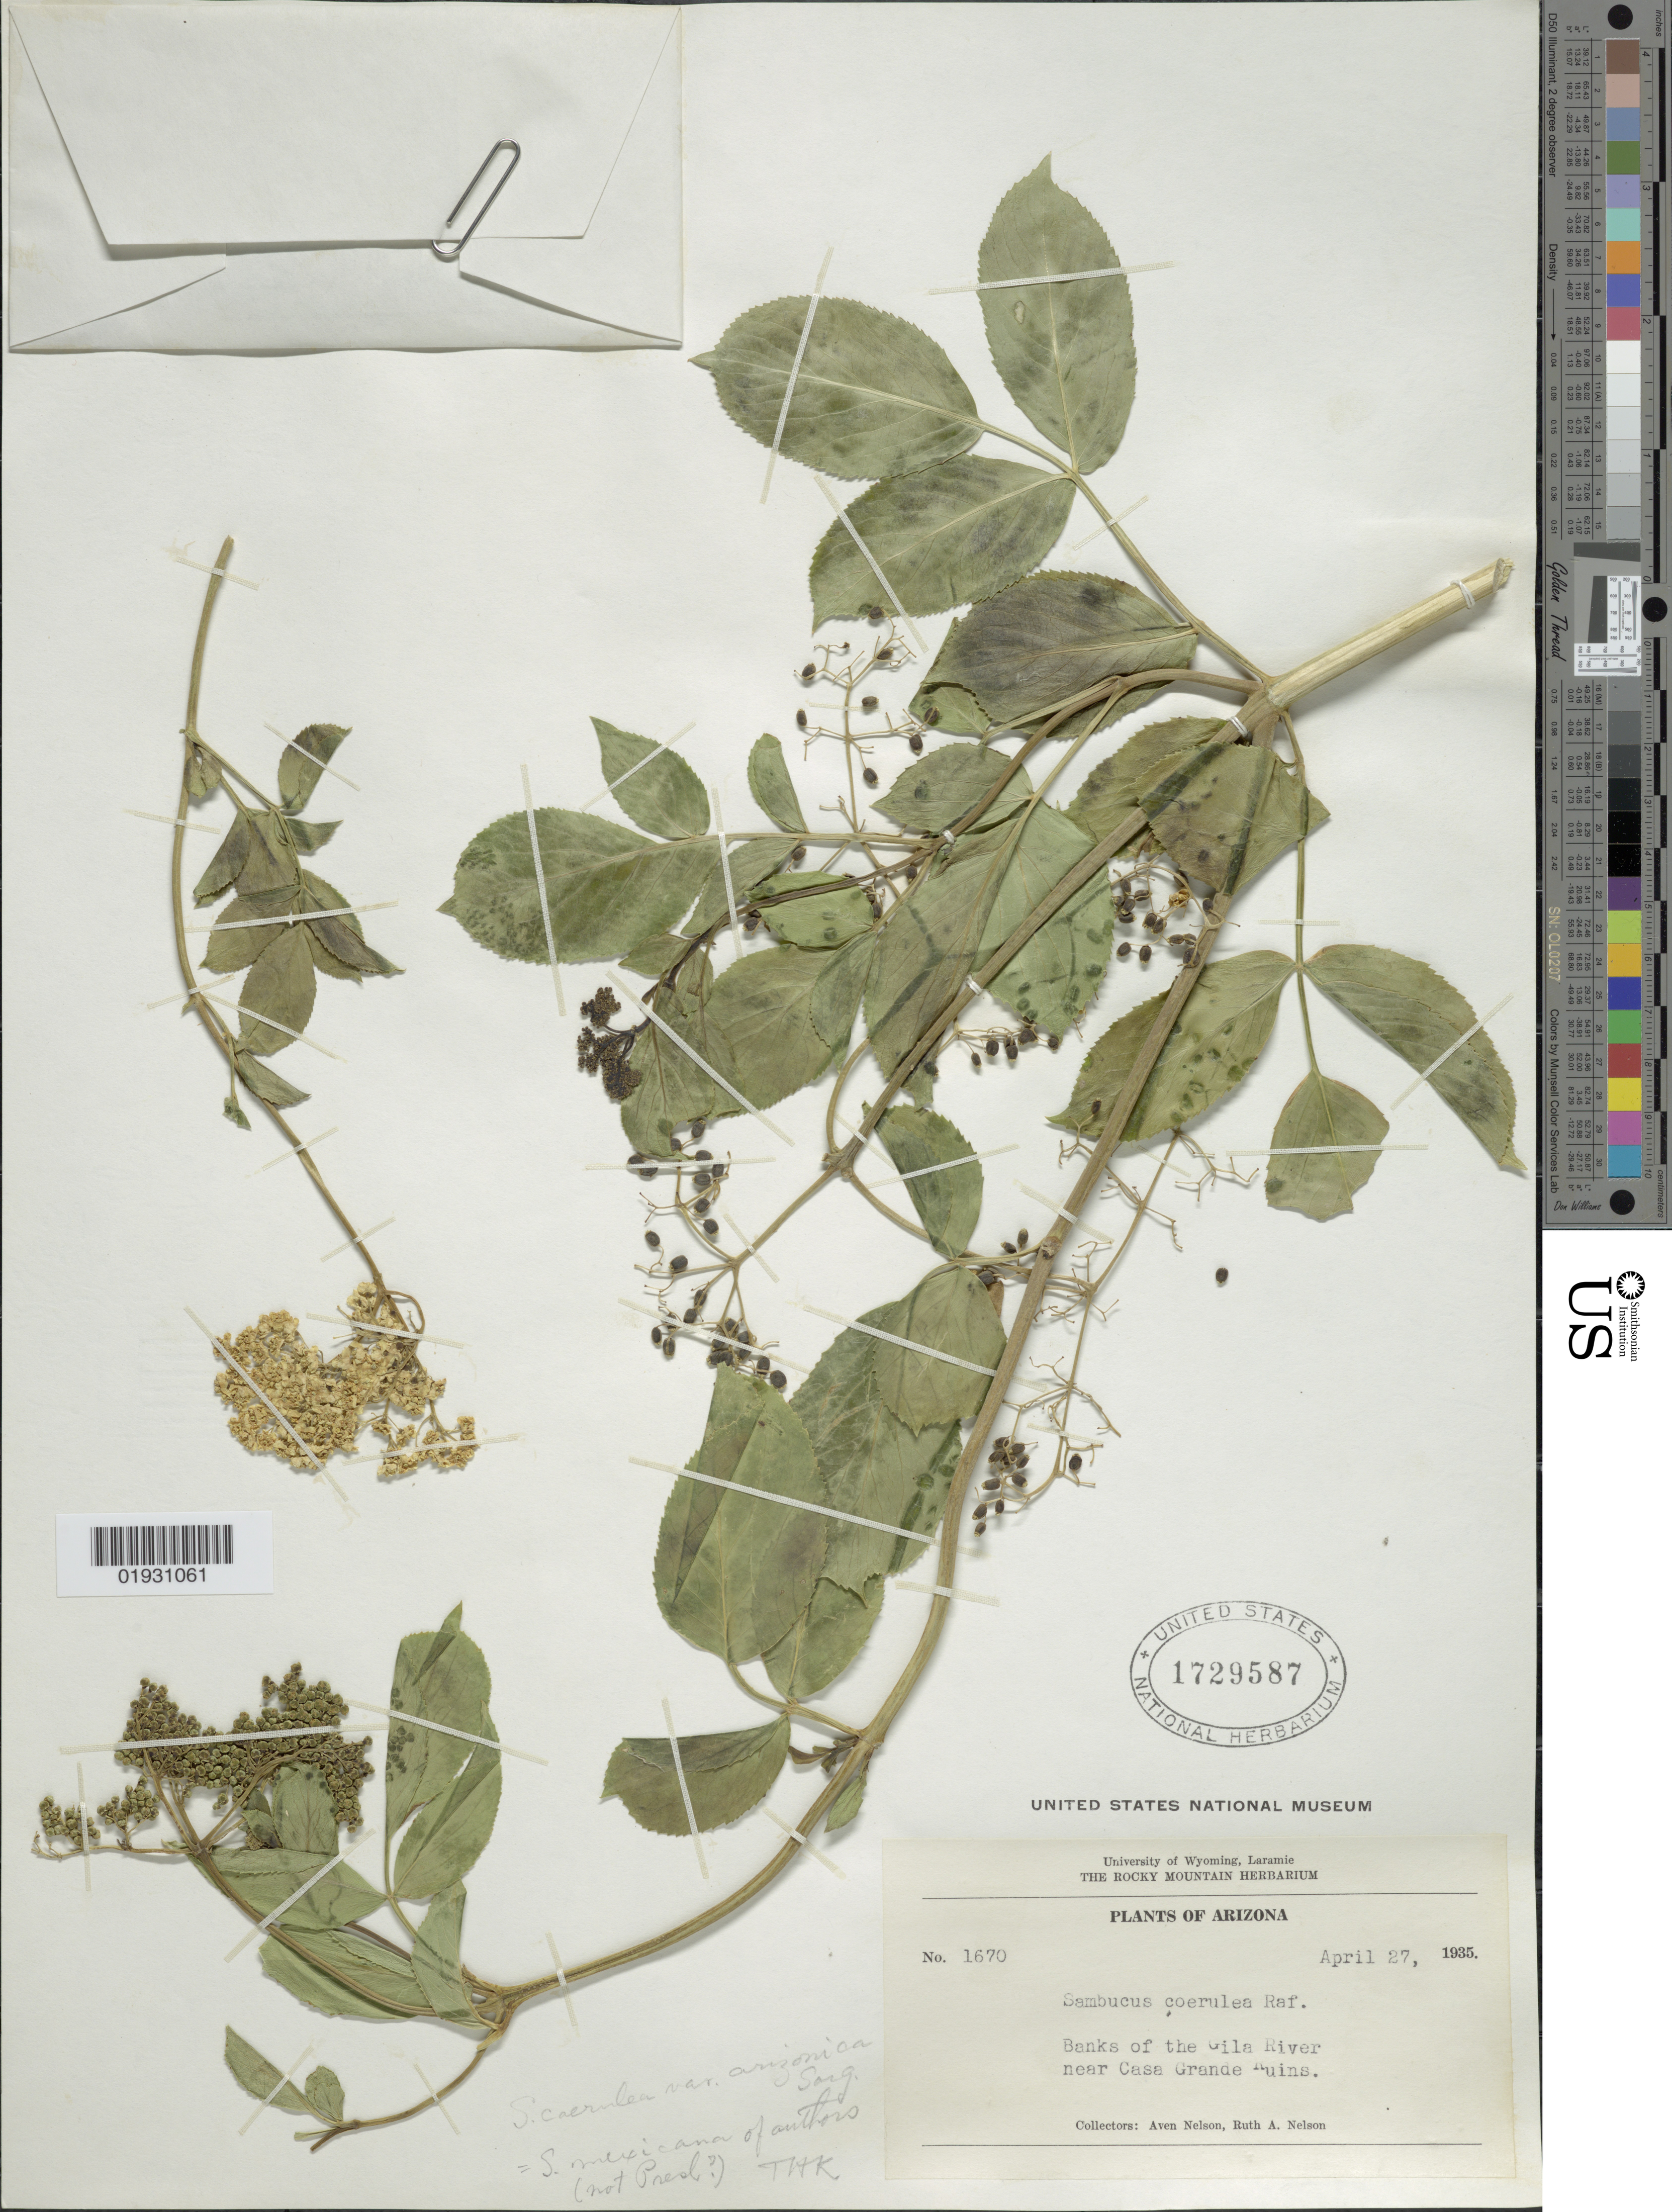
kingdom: Plantae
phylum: Tracheophyta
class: Magnoliopsida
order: Dipsacales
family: Viburnaceae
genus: Sambucus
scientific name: Sambucus mexicana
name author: C. Presl ex DC.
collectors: A. Nelson & R. A. Nelson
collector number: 1670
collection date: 1935-04-27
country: United States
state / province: Arizona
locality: Banks of the Gila River near Casa Grande Ruins.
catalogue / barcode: US 1729587